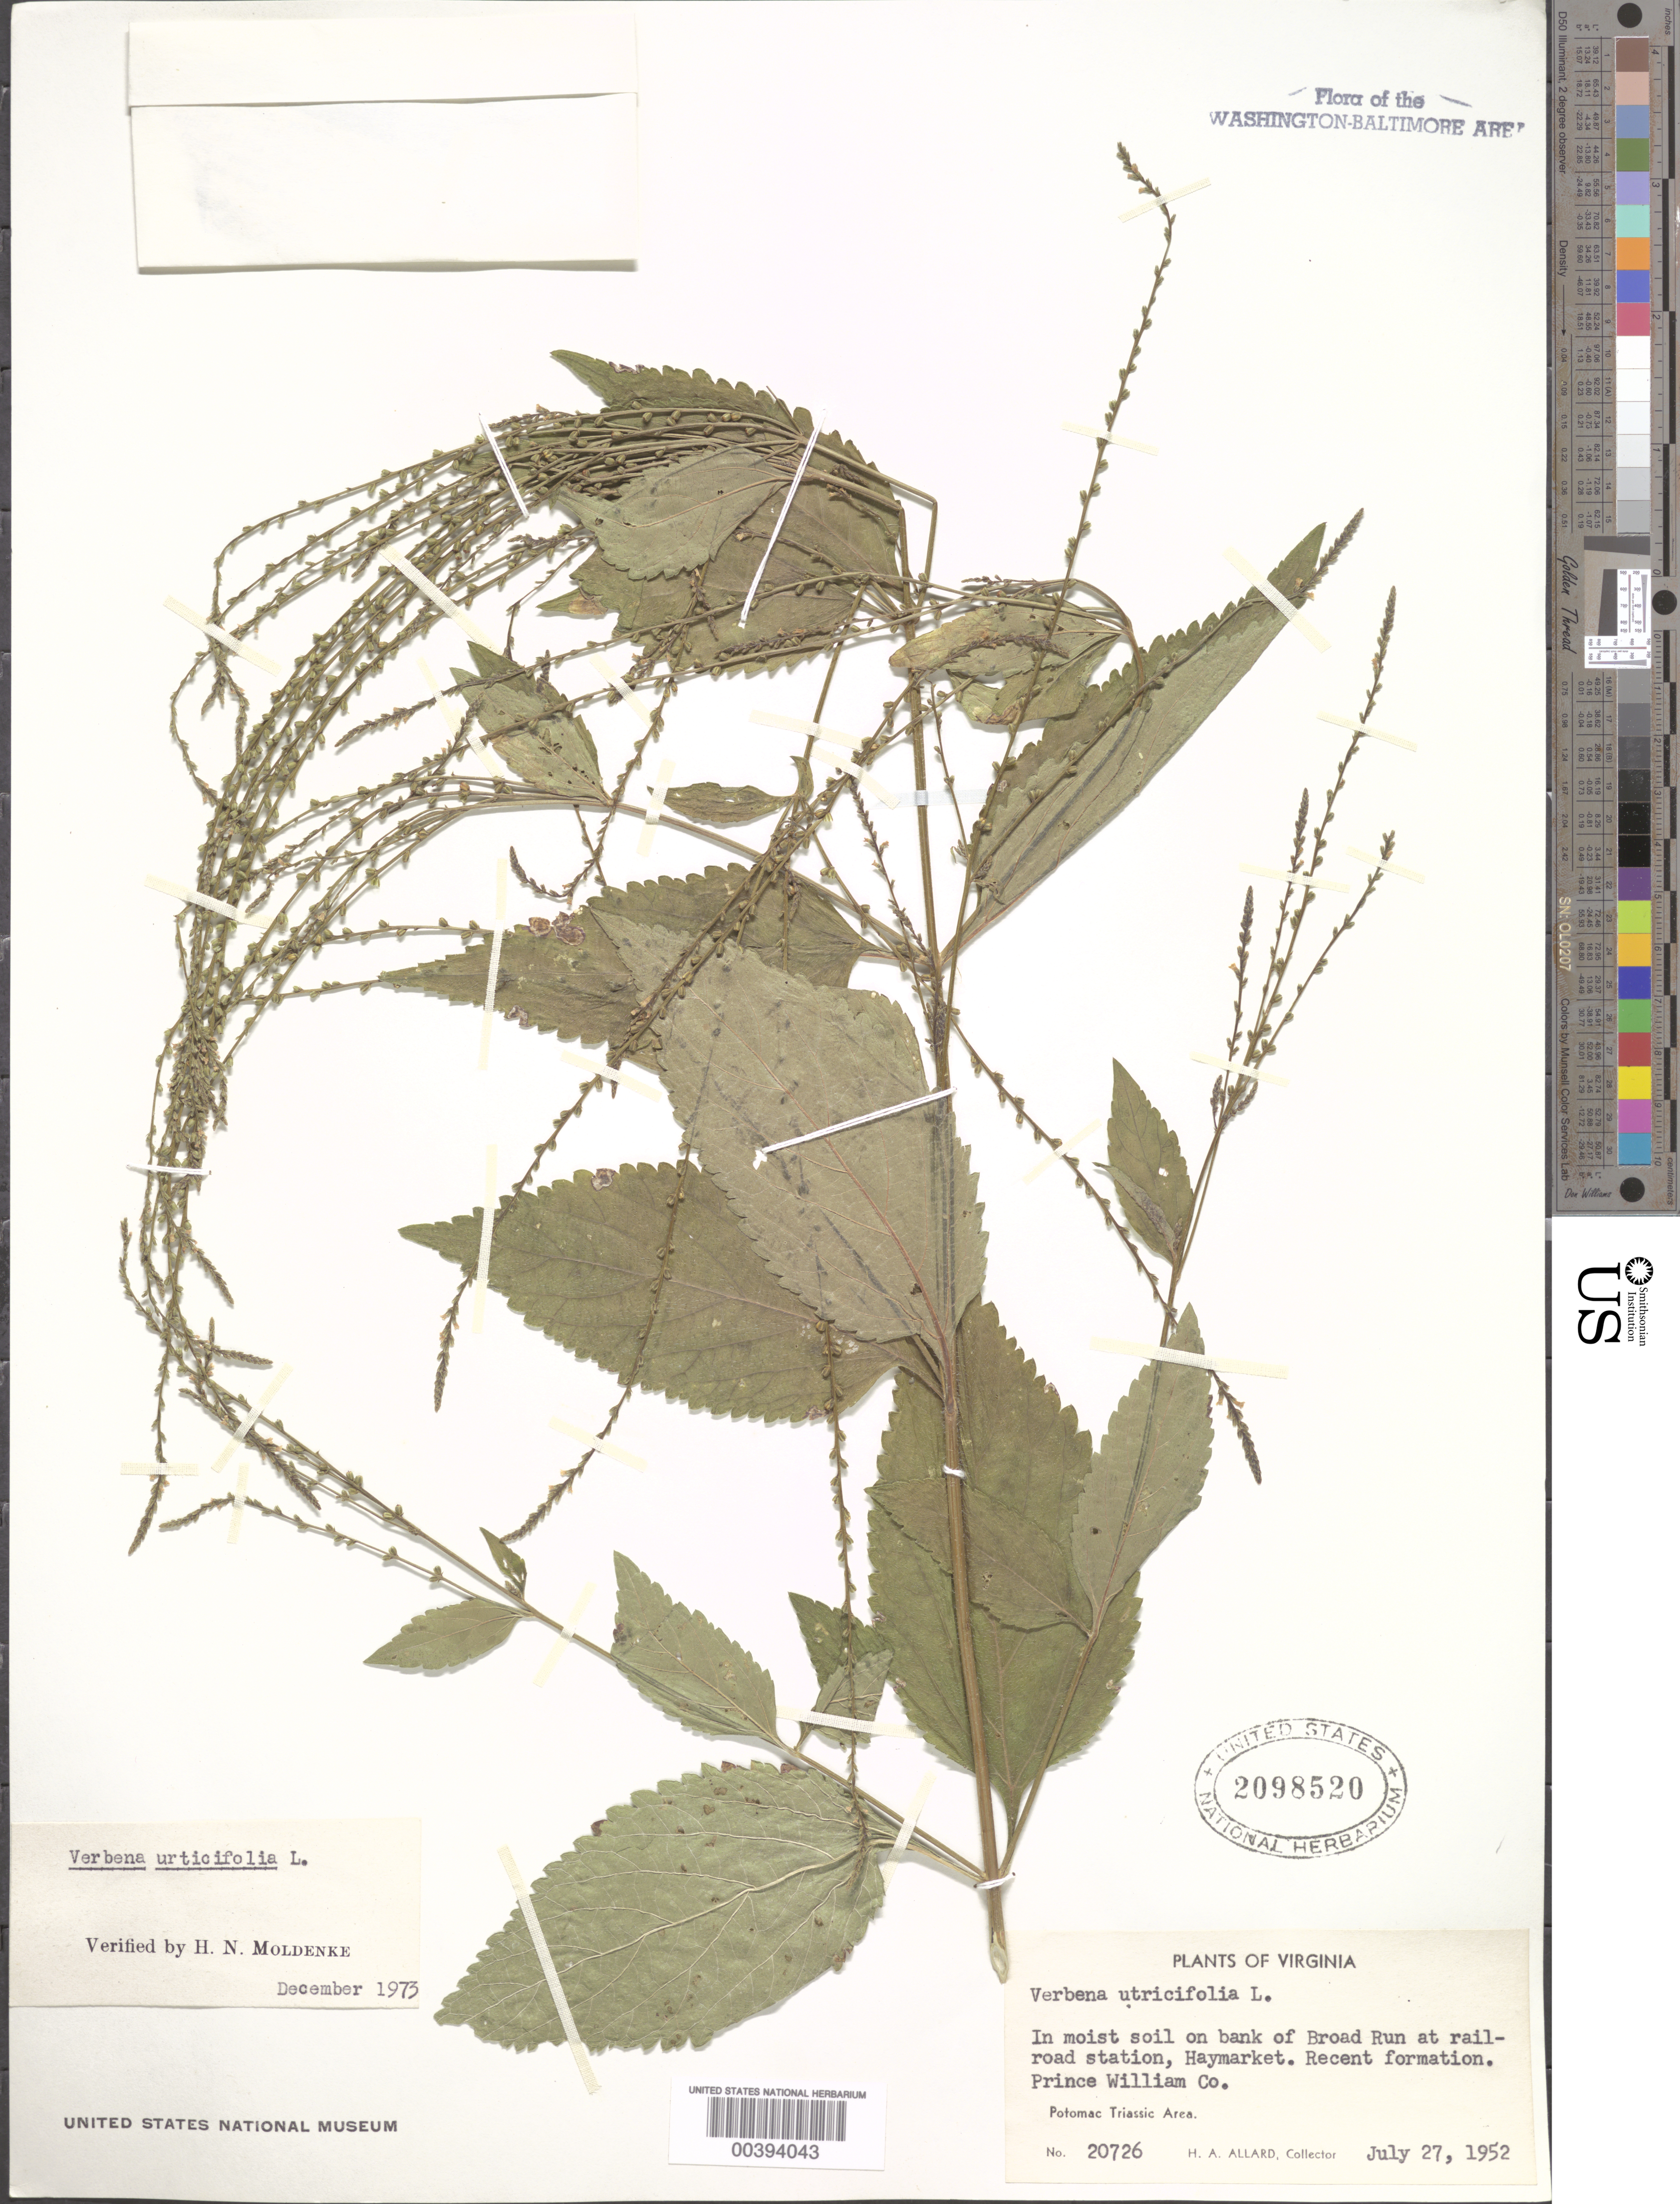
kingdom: Plantae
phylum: Tracheophyta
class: Magnoliopsida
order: Lamiales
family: Verbenaceae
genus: Verbena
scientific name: Verbena urticifolia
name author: L.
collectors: H. A. Allard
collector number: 20726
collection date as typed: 27 Jul 1952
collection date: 1952-07-27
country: United States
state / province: Virginia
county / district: Prince William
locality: Broad Run, Haymarket Station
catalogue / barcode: US 2098520